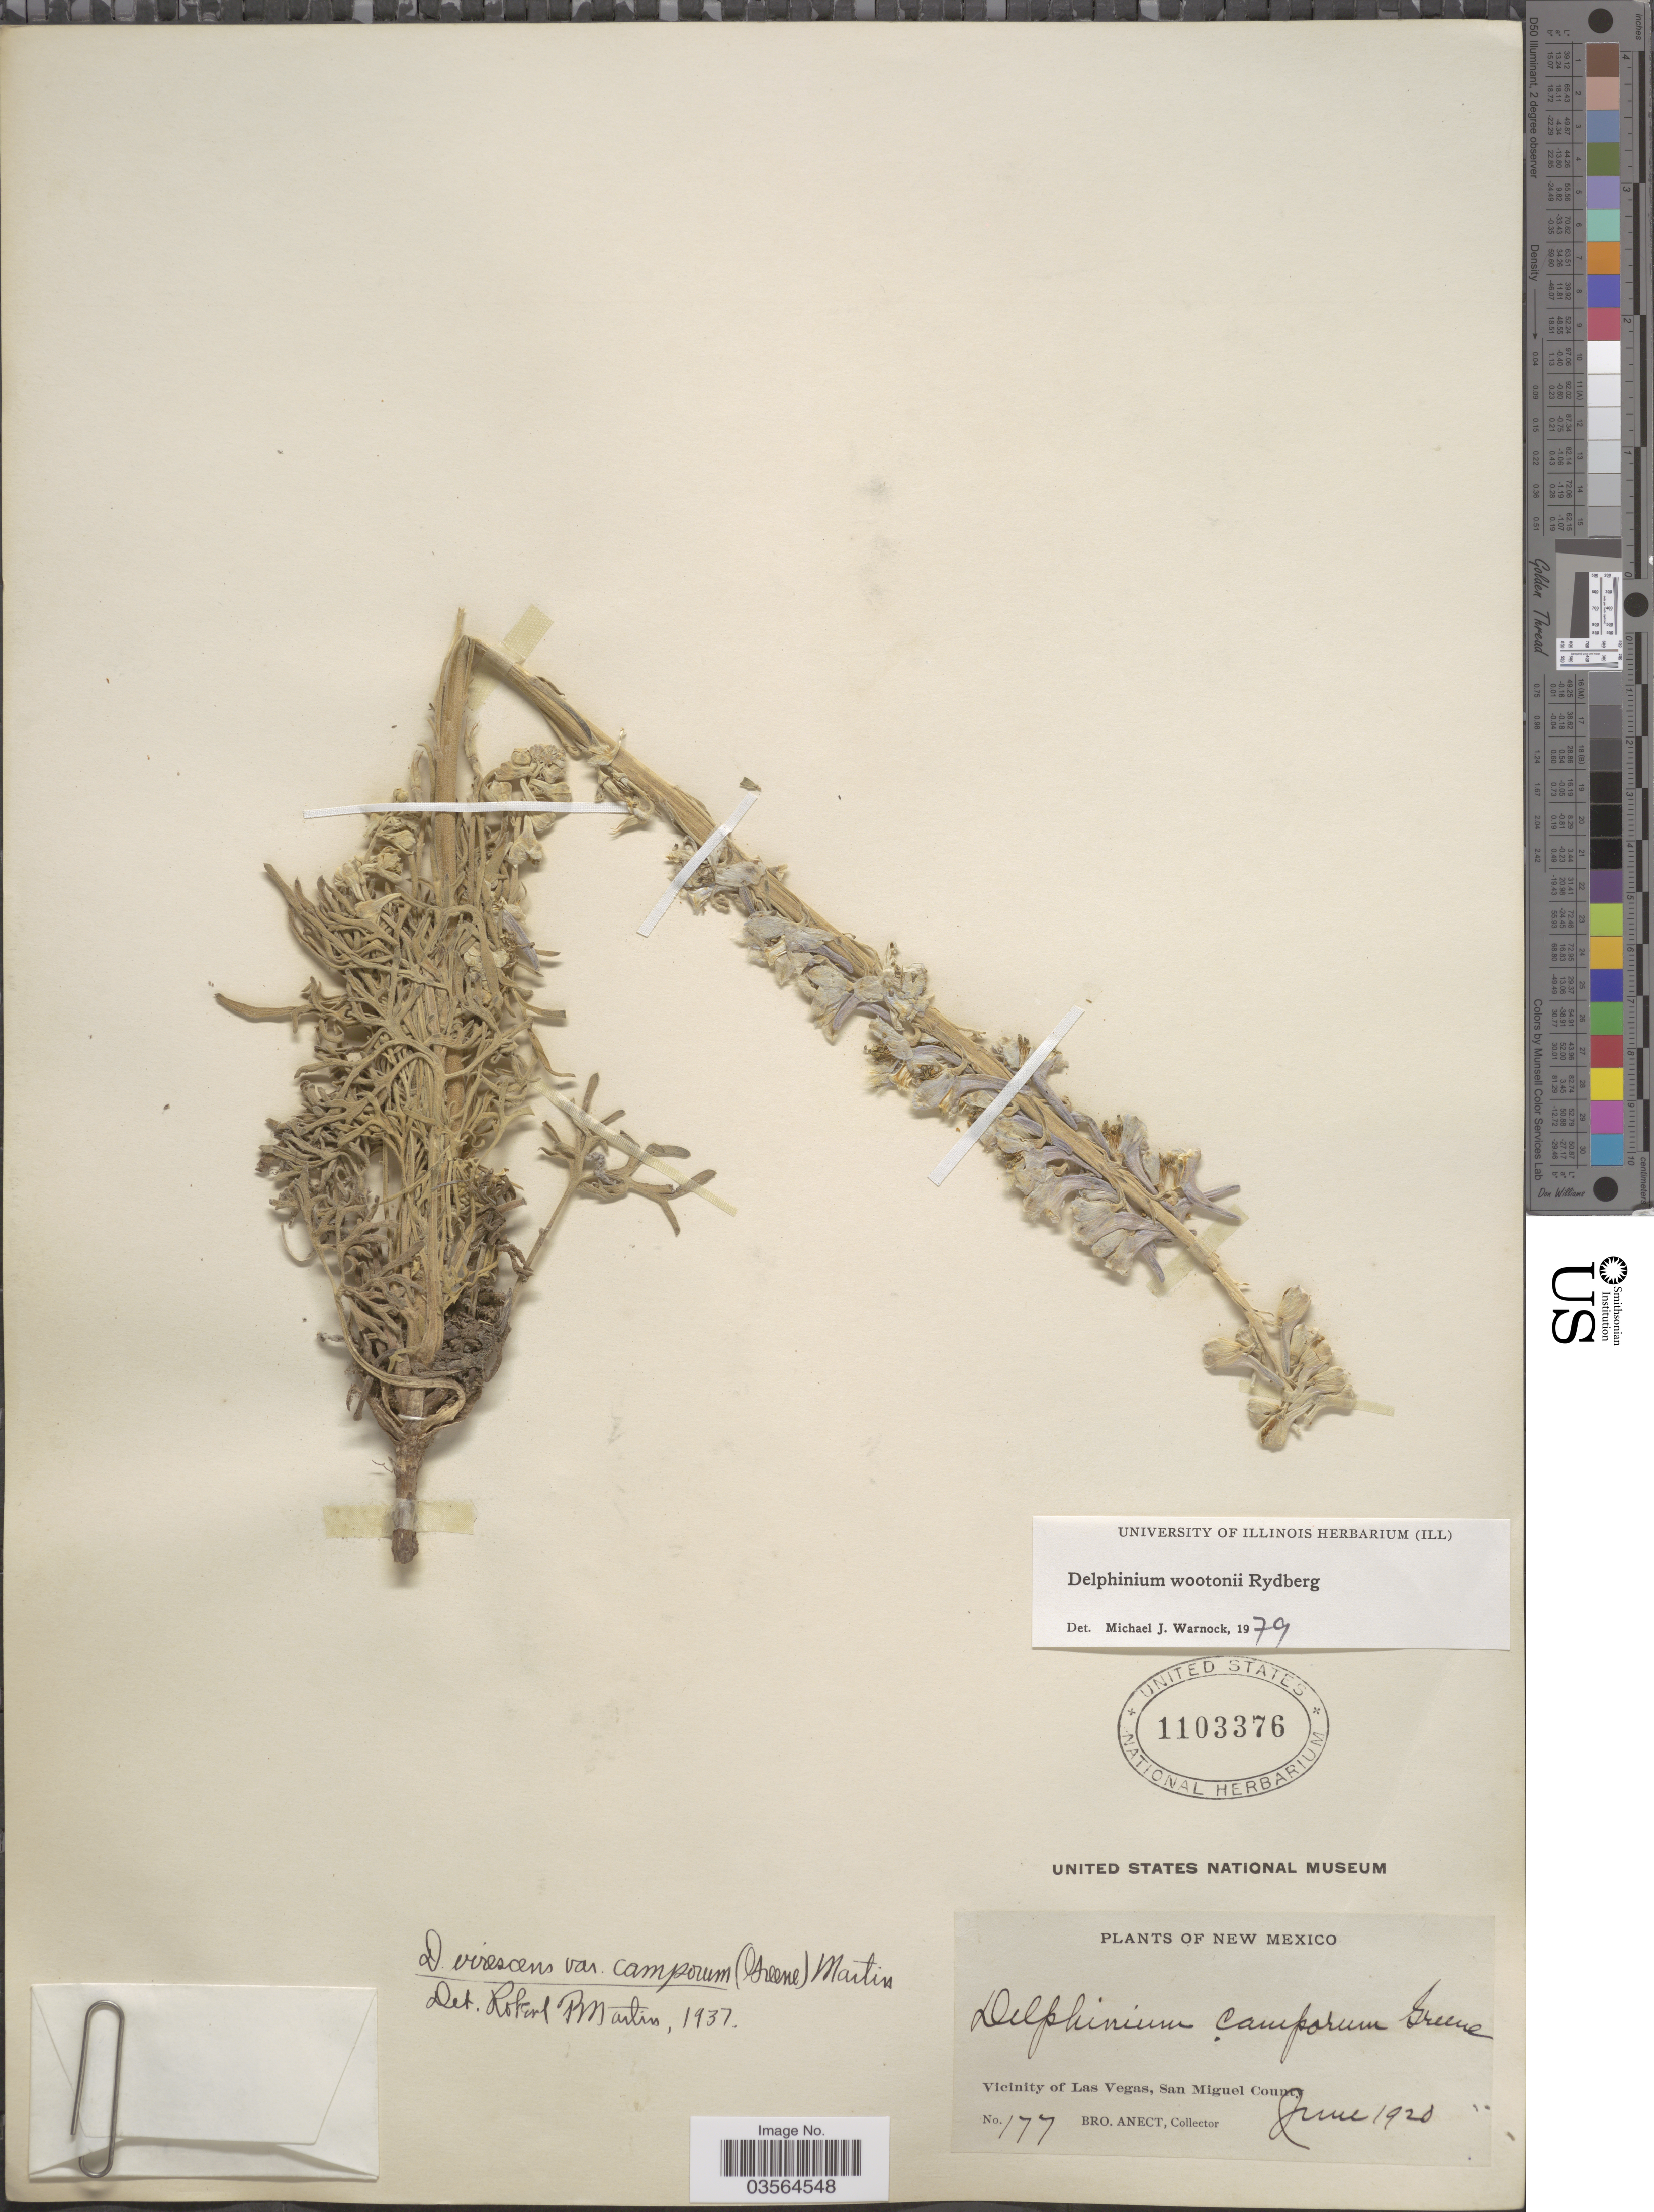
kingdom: Plantae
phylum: Tracheophyta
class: Magnoliopsida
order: Ranunculales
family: Ranunculaceae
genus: Delphinium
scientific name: Delphinium wootonii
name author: Rydb.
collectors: B. Anect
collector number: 177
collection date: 1920-06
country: United States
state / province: New Mexico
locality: Vicinity of Las Vegas, San Miguel County.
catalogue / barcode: US 1103376